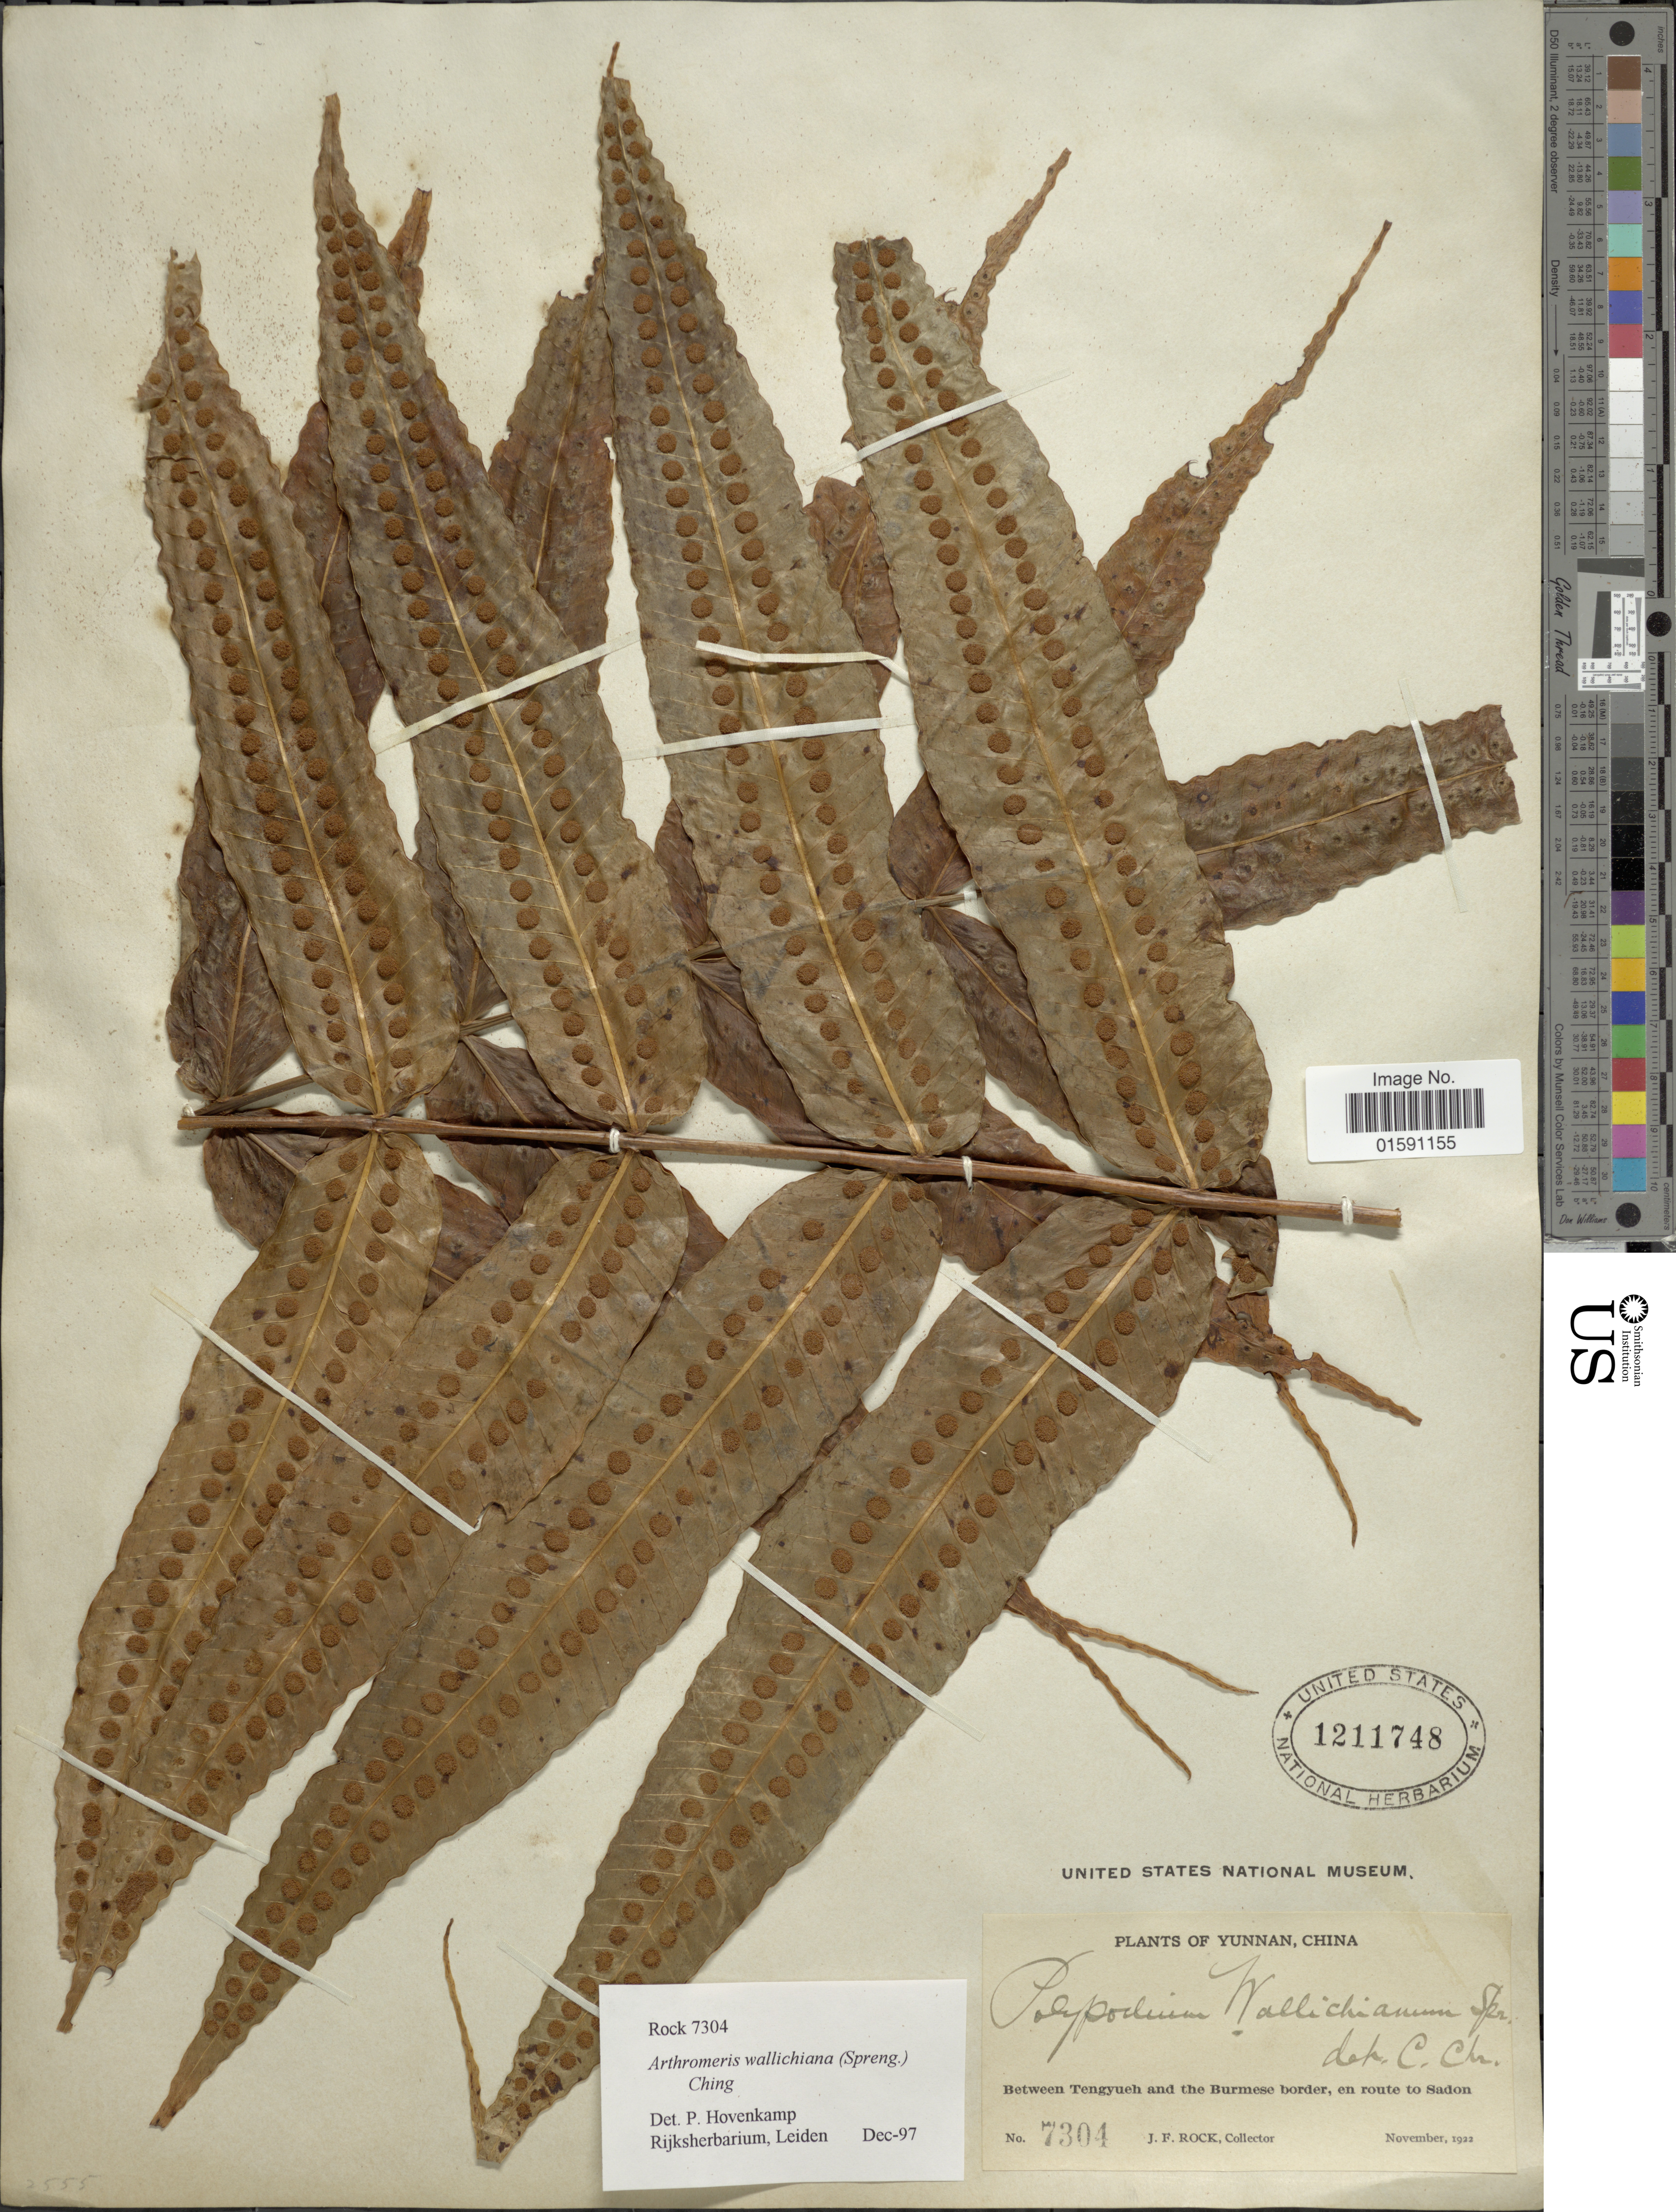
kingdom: Plantae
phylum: Tracheophyta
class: Polypodiopsida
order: Polypodiales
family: Polypodiaceae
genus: Arthromeris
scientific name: Arthromeris wallichiana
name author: (Spreng.) Ching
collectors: J. Rock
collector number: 7304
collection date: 1922-11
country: China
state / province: Yunnan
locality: Between Tengyueh and the Burmese border, n route to sadon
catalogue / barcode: US 1211748